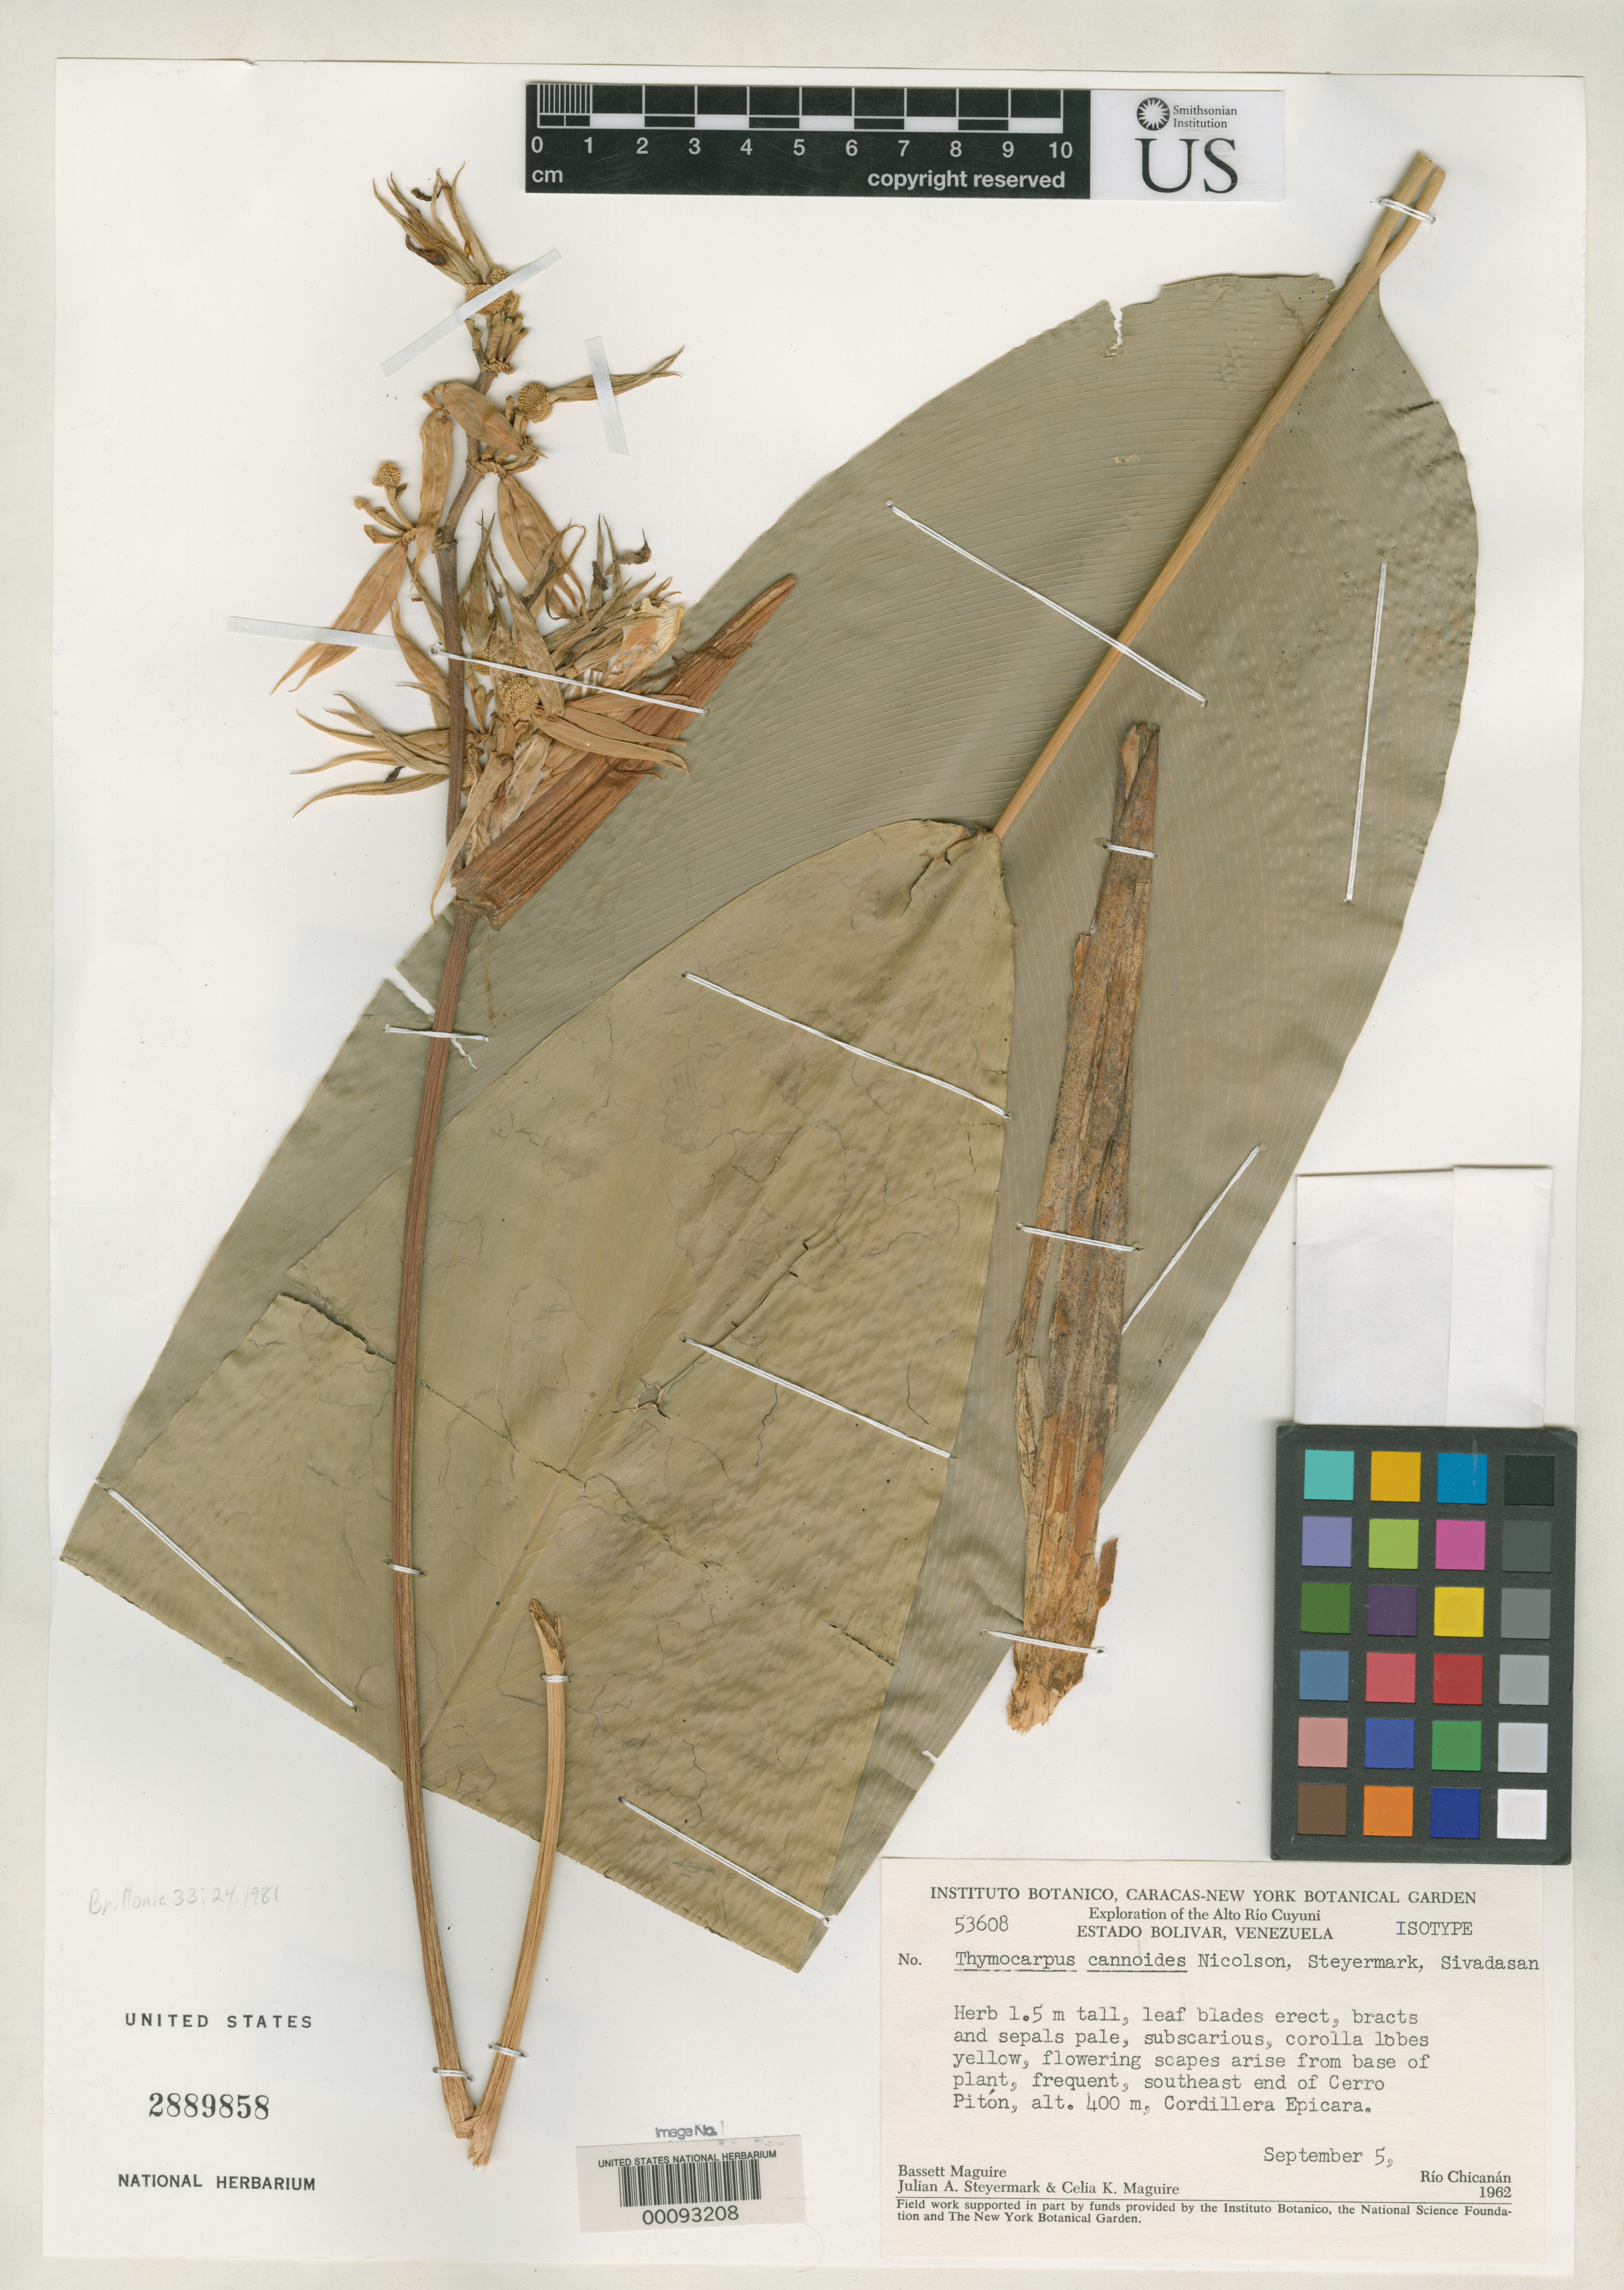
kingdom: Plantae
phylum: Tracheophyta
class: Liliopsida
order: Zingiberales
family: Marantaceae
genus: Thymocarpus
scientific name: Thymocarpus cannoides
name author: Nicolson et al.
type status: Isotype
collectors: B. Maguire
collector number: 53608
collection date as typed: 05 Sep 1962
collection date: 1962-09-05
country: Venezuela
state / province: Bolivar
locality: SE end of Cerro Piton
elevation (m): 400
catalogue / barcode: US 2889858